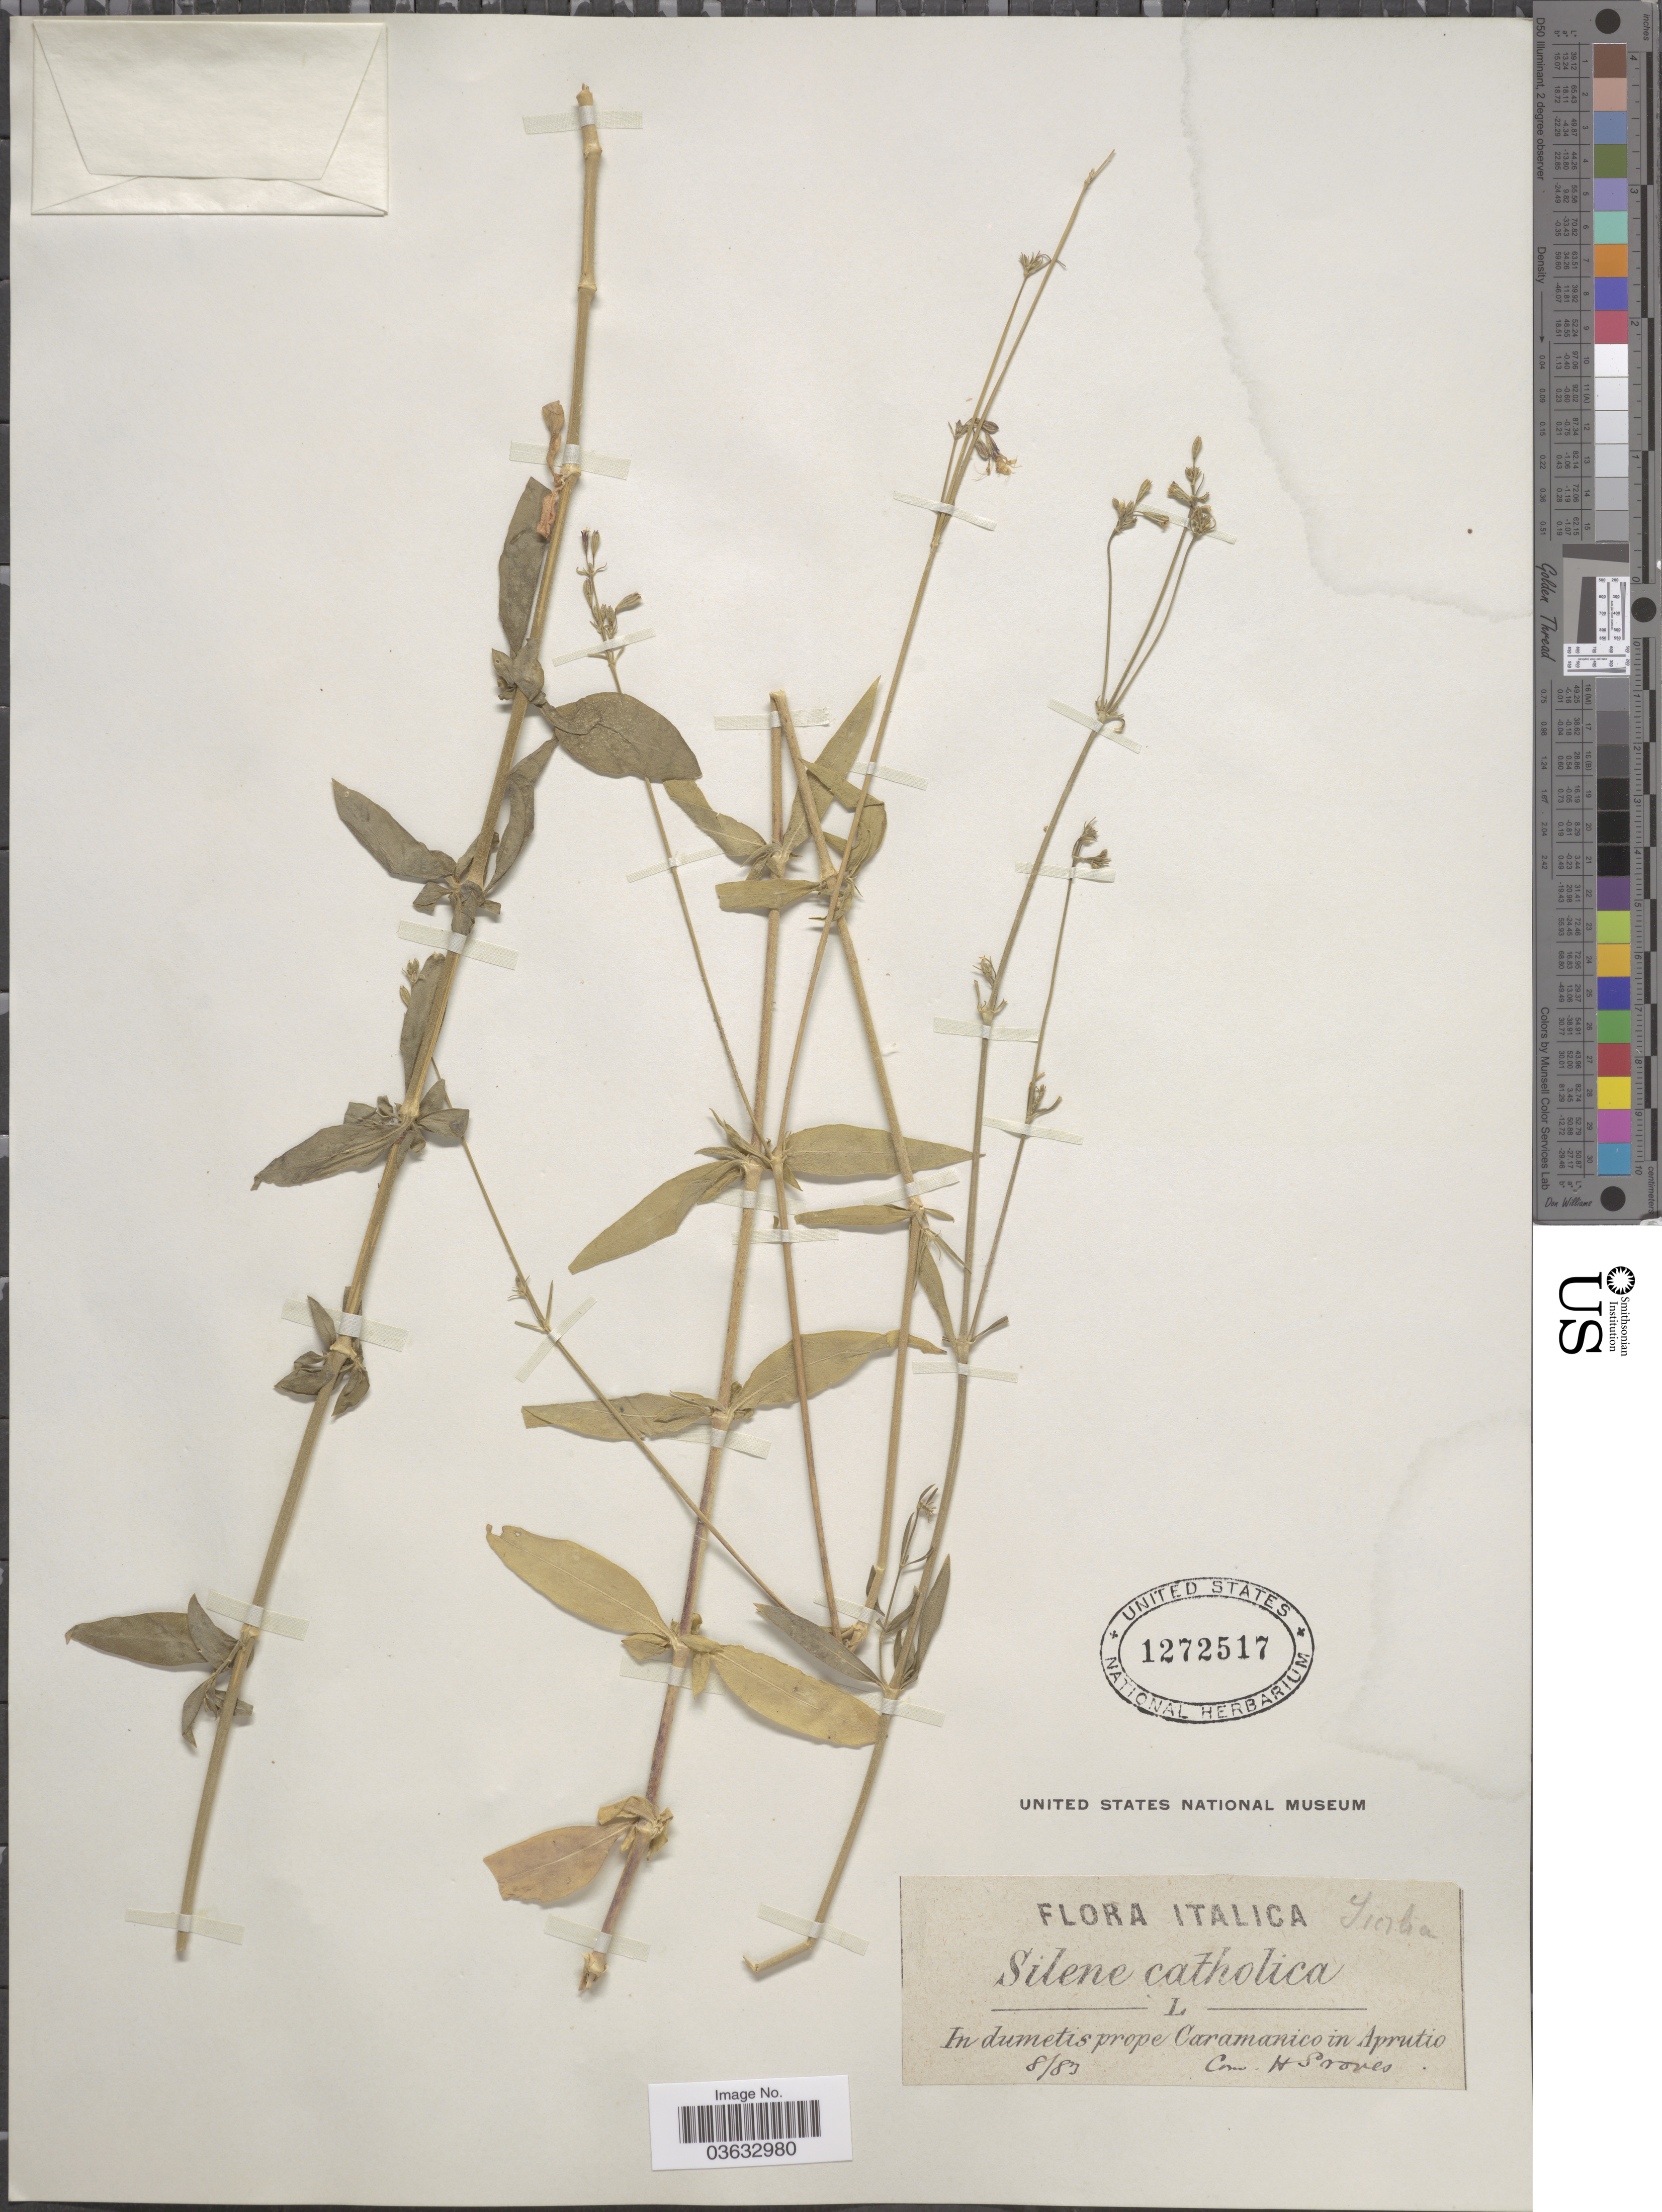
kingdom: Plantae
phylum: Tracheophyta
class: Magnoliopsida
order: Caryophyllales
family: Caryophyllaceae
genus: Silene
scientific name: Silene catholica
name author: (L.) W.T. Aiton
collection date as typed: Transcribed d/m/y: /8/83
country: Italy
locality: Italica. In dumetis prope Caramanico in Aprutio.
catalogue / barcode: US 1272517